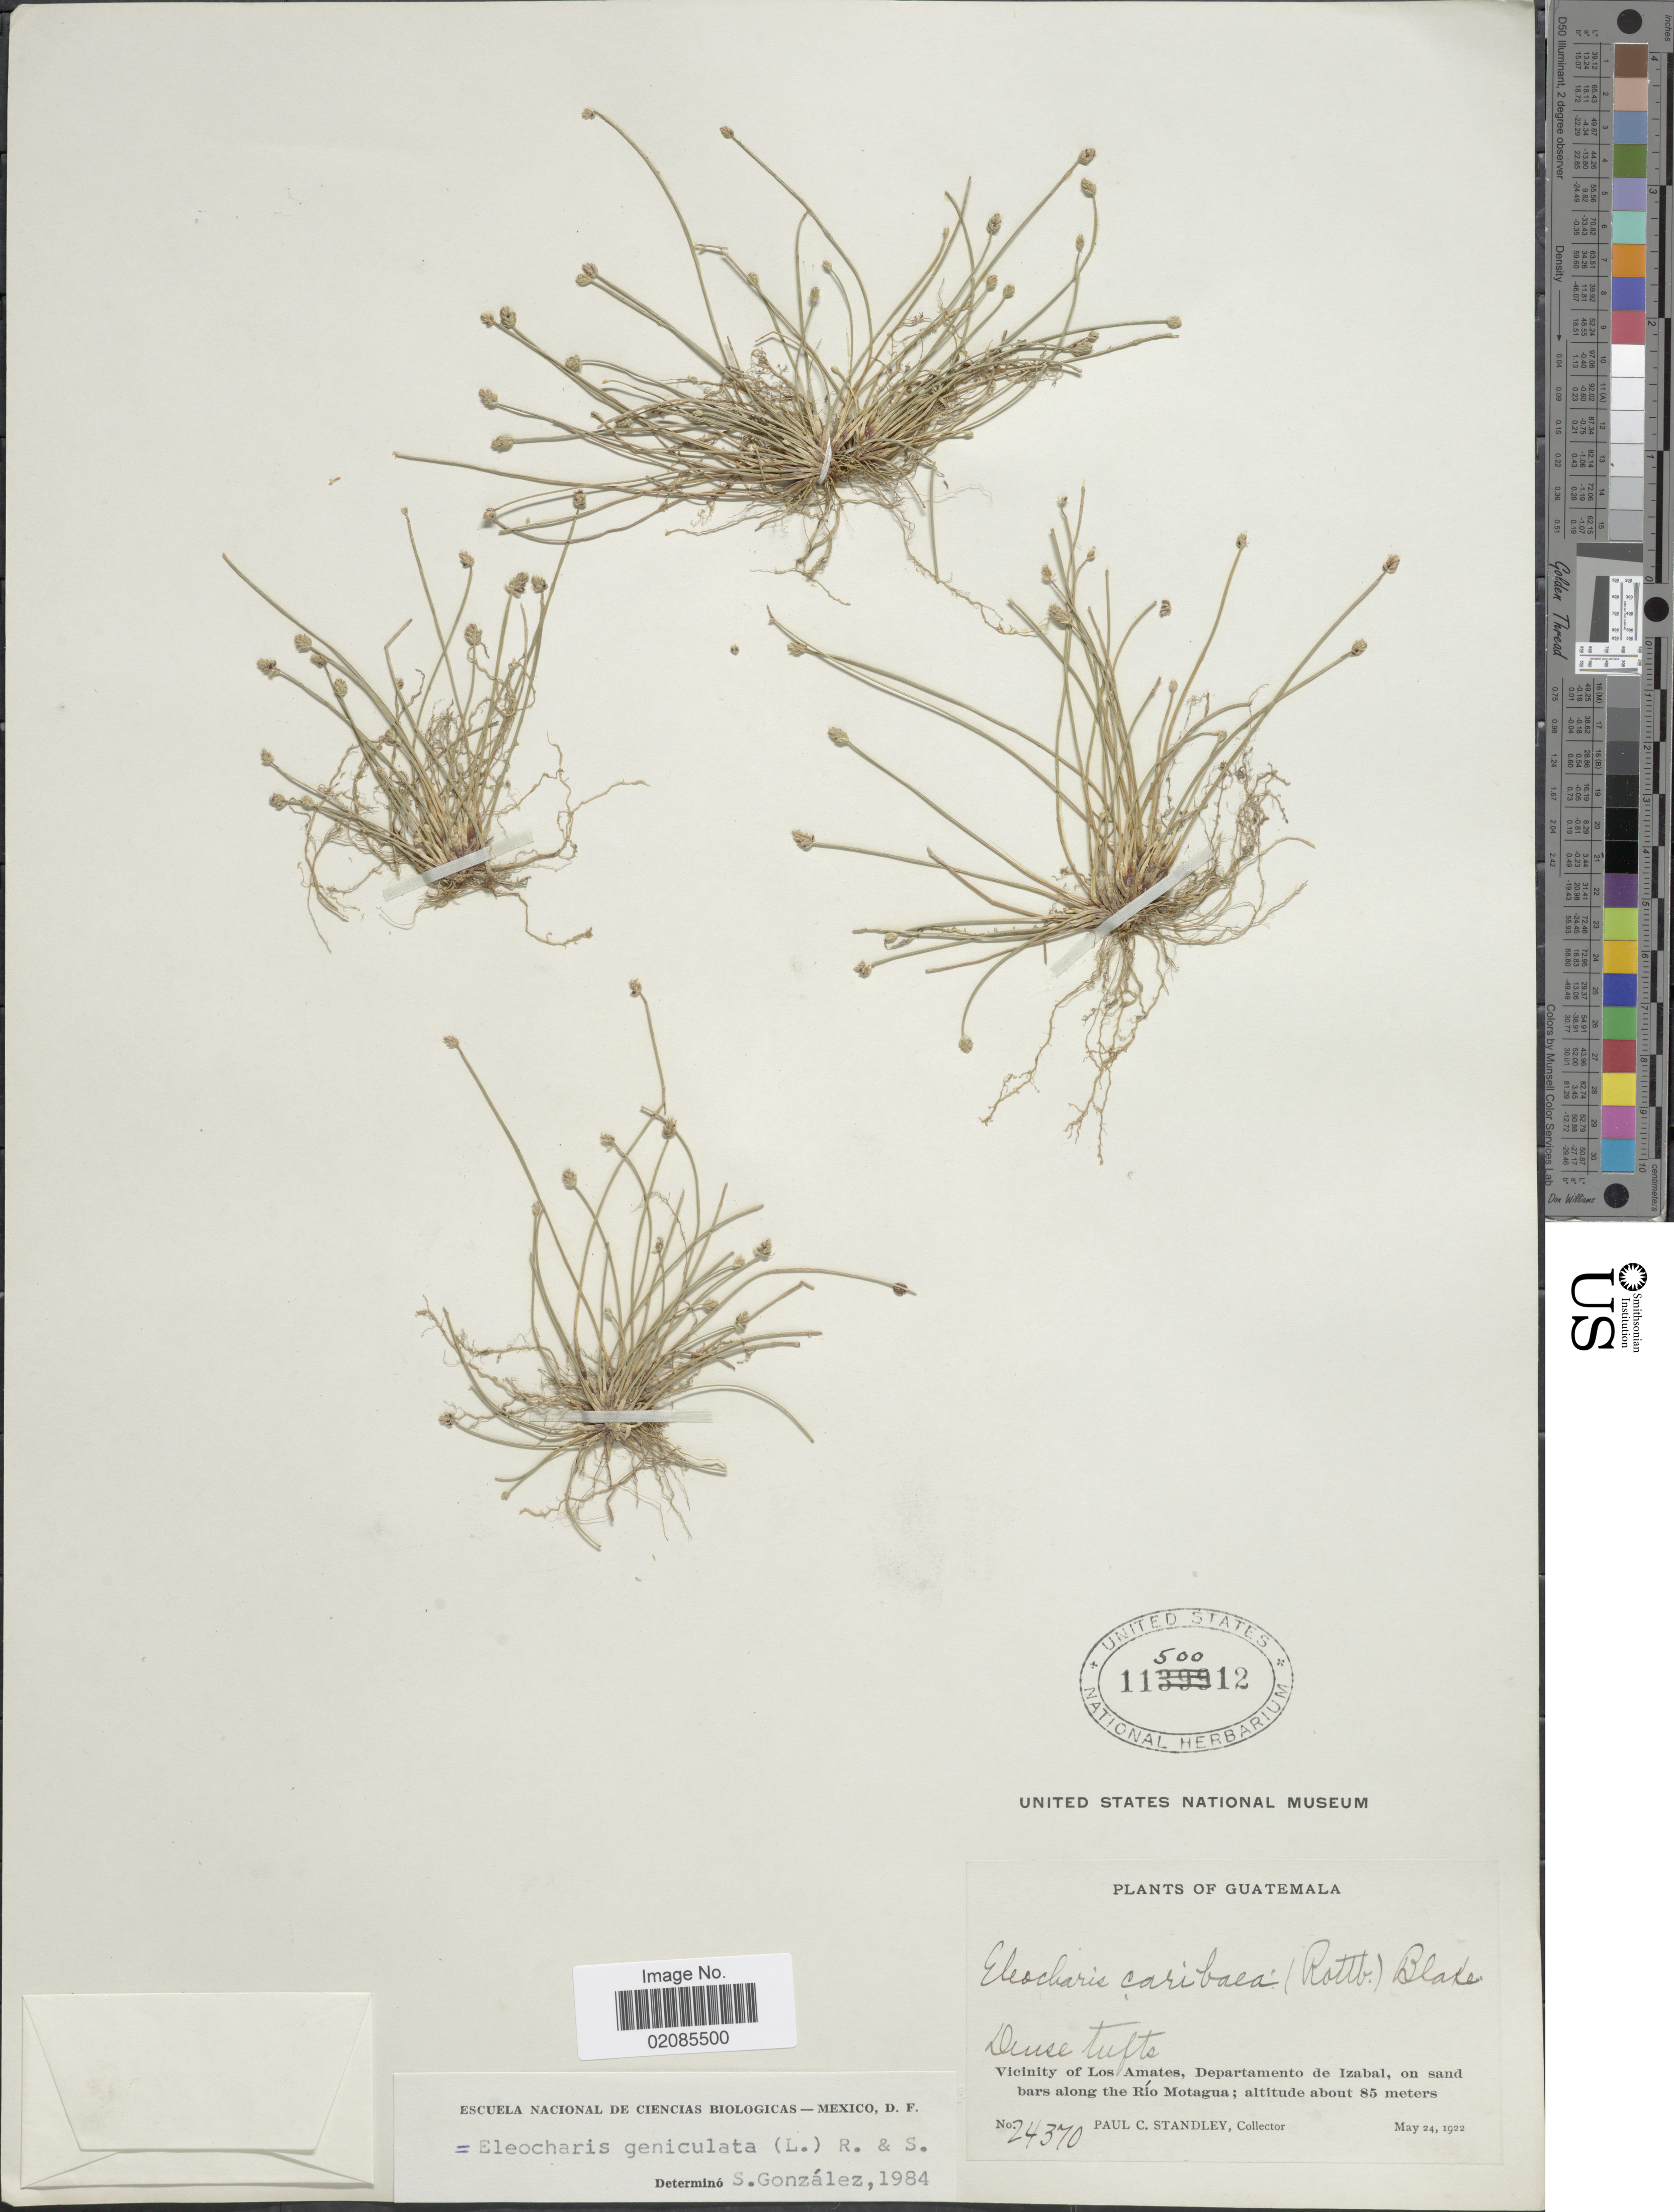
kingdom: Plantae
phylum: Tracheophyta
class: Liliopsida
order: Poales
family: Cyperaceae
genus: Eleocharis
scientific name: Eleocharis geniculata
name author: (L.) Roem. & Schult.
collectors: P. C. Standley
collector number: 24370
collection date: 1922-05-24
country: Guatemala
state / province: Izabal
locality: Vicinity of Los Amates, on sand bars along the Rio Motagua.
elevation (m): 85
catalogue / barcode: US 1150012